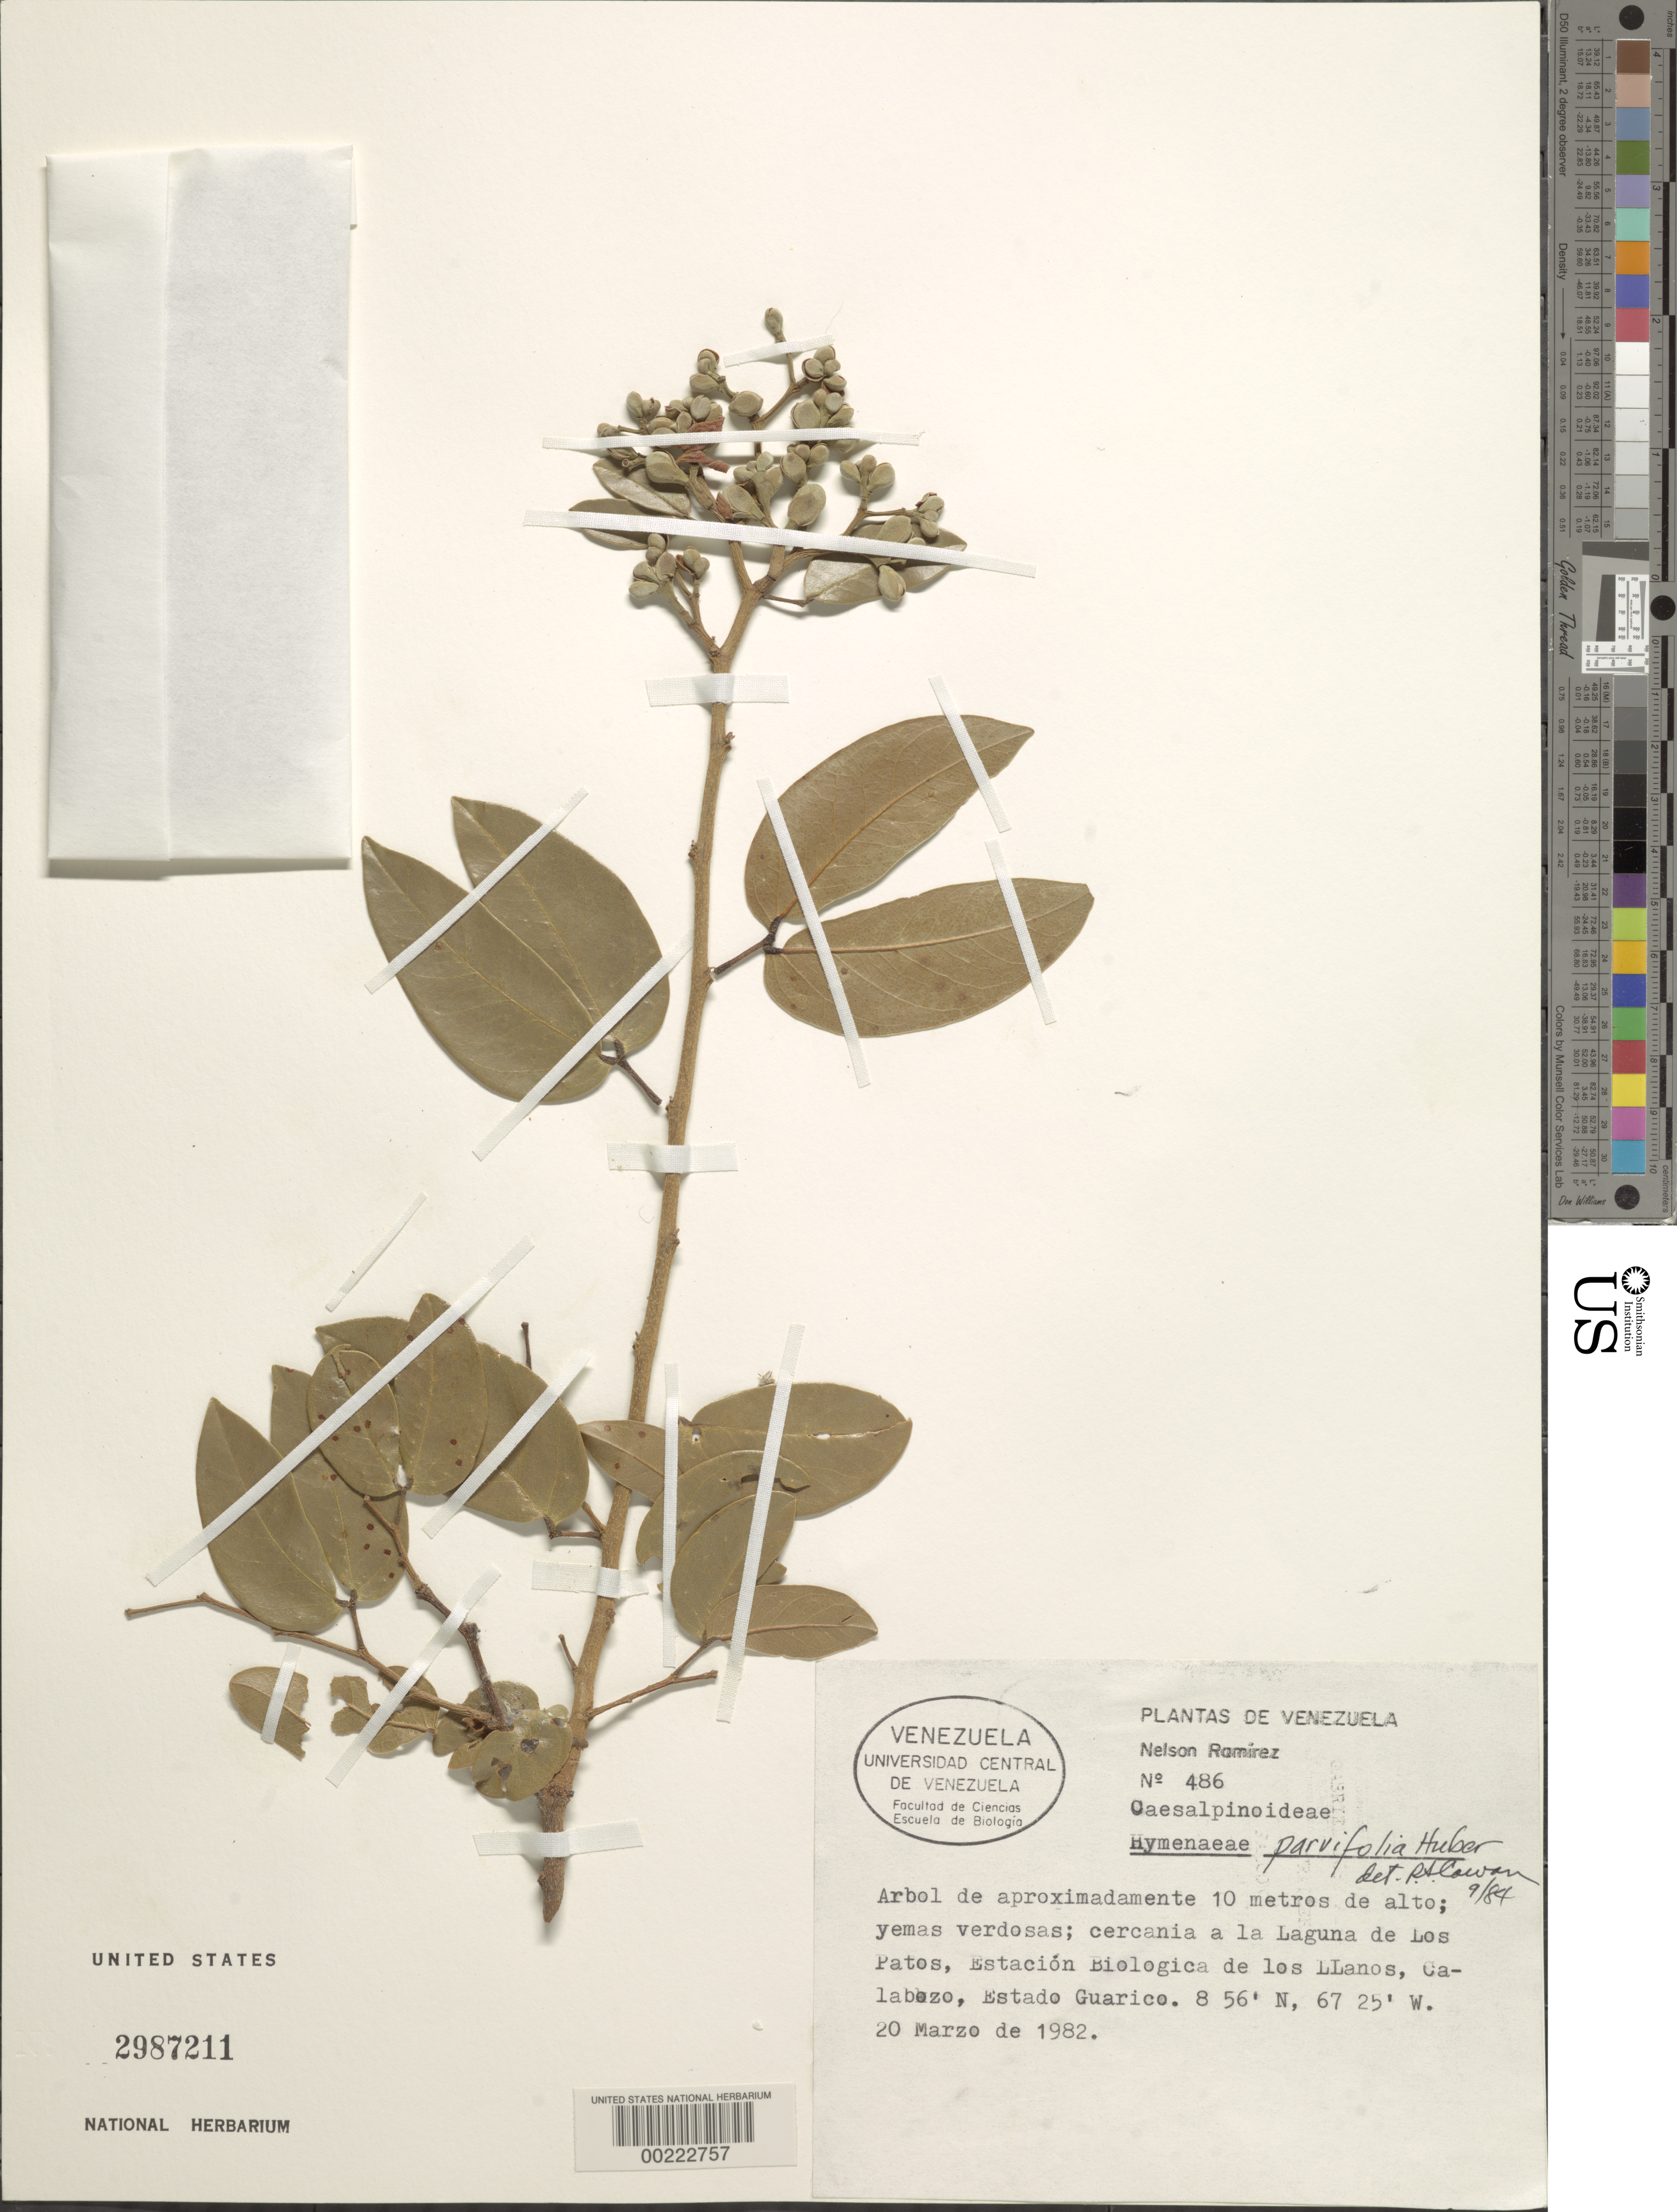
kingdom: Plantae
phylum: Tracheophyta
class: Magnoliopsida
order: Fabales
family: Fabaceae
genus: Hymenaea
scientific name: Hymenaea parvifolia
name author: Huber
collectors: N. Ramírez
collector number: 486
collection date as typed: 20 Mar 1982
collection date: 1982-03-20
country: Venezuela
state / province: Guárico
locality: Vicinity of la laguna de los patos, estacion biologica de los llanos, calabozo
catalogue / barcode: US 2987211